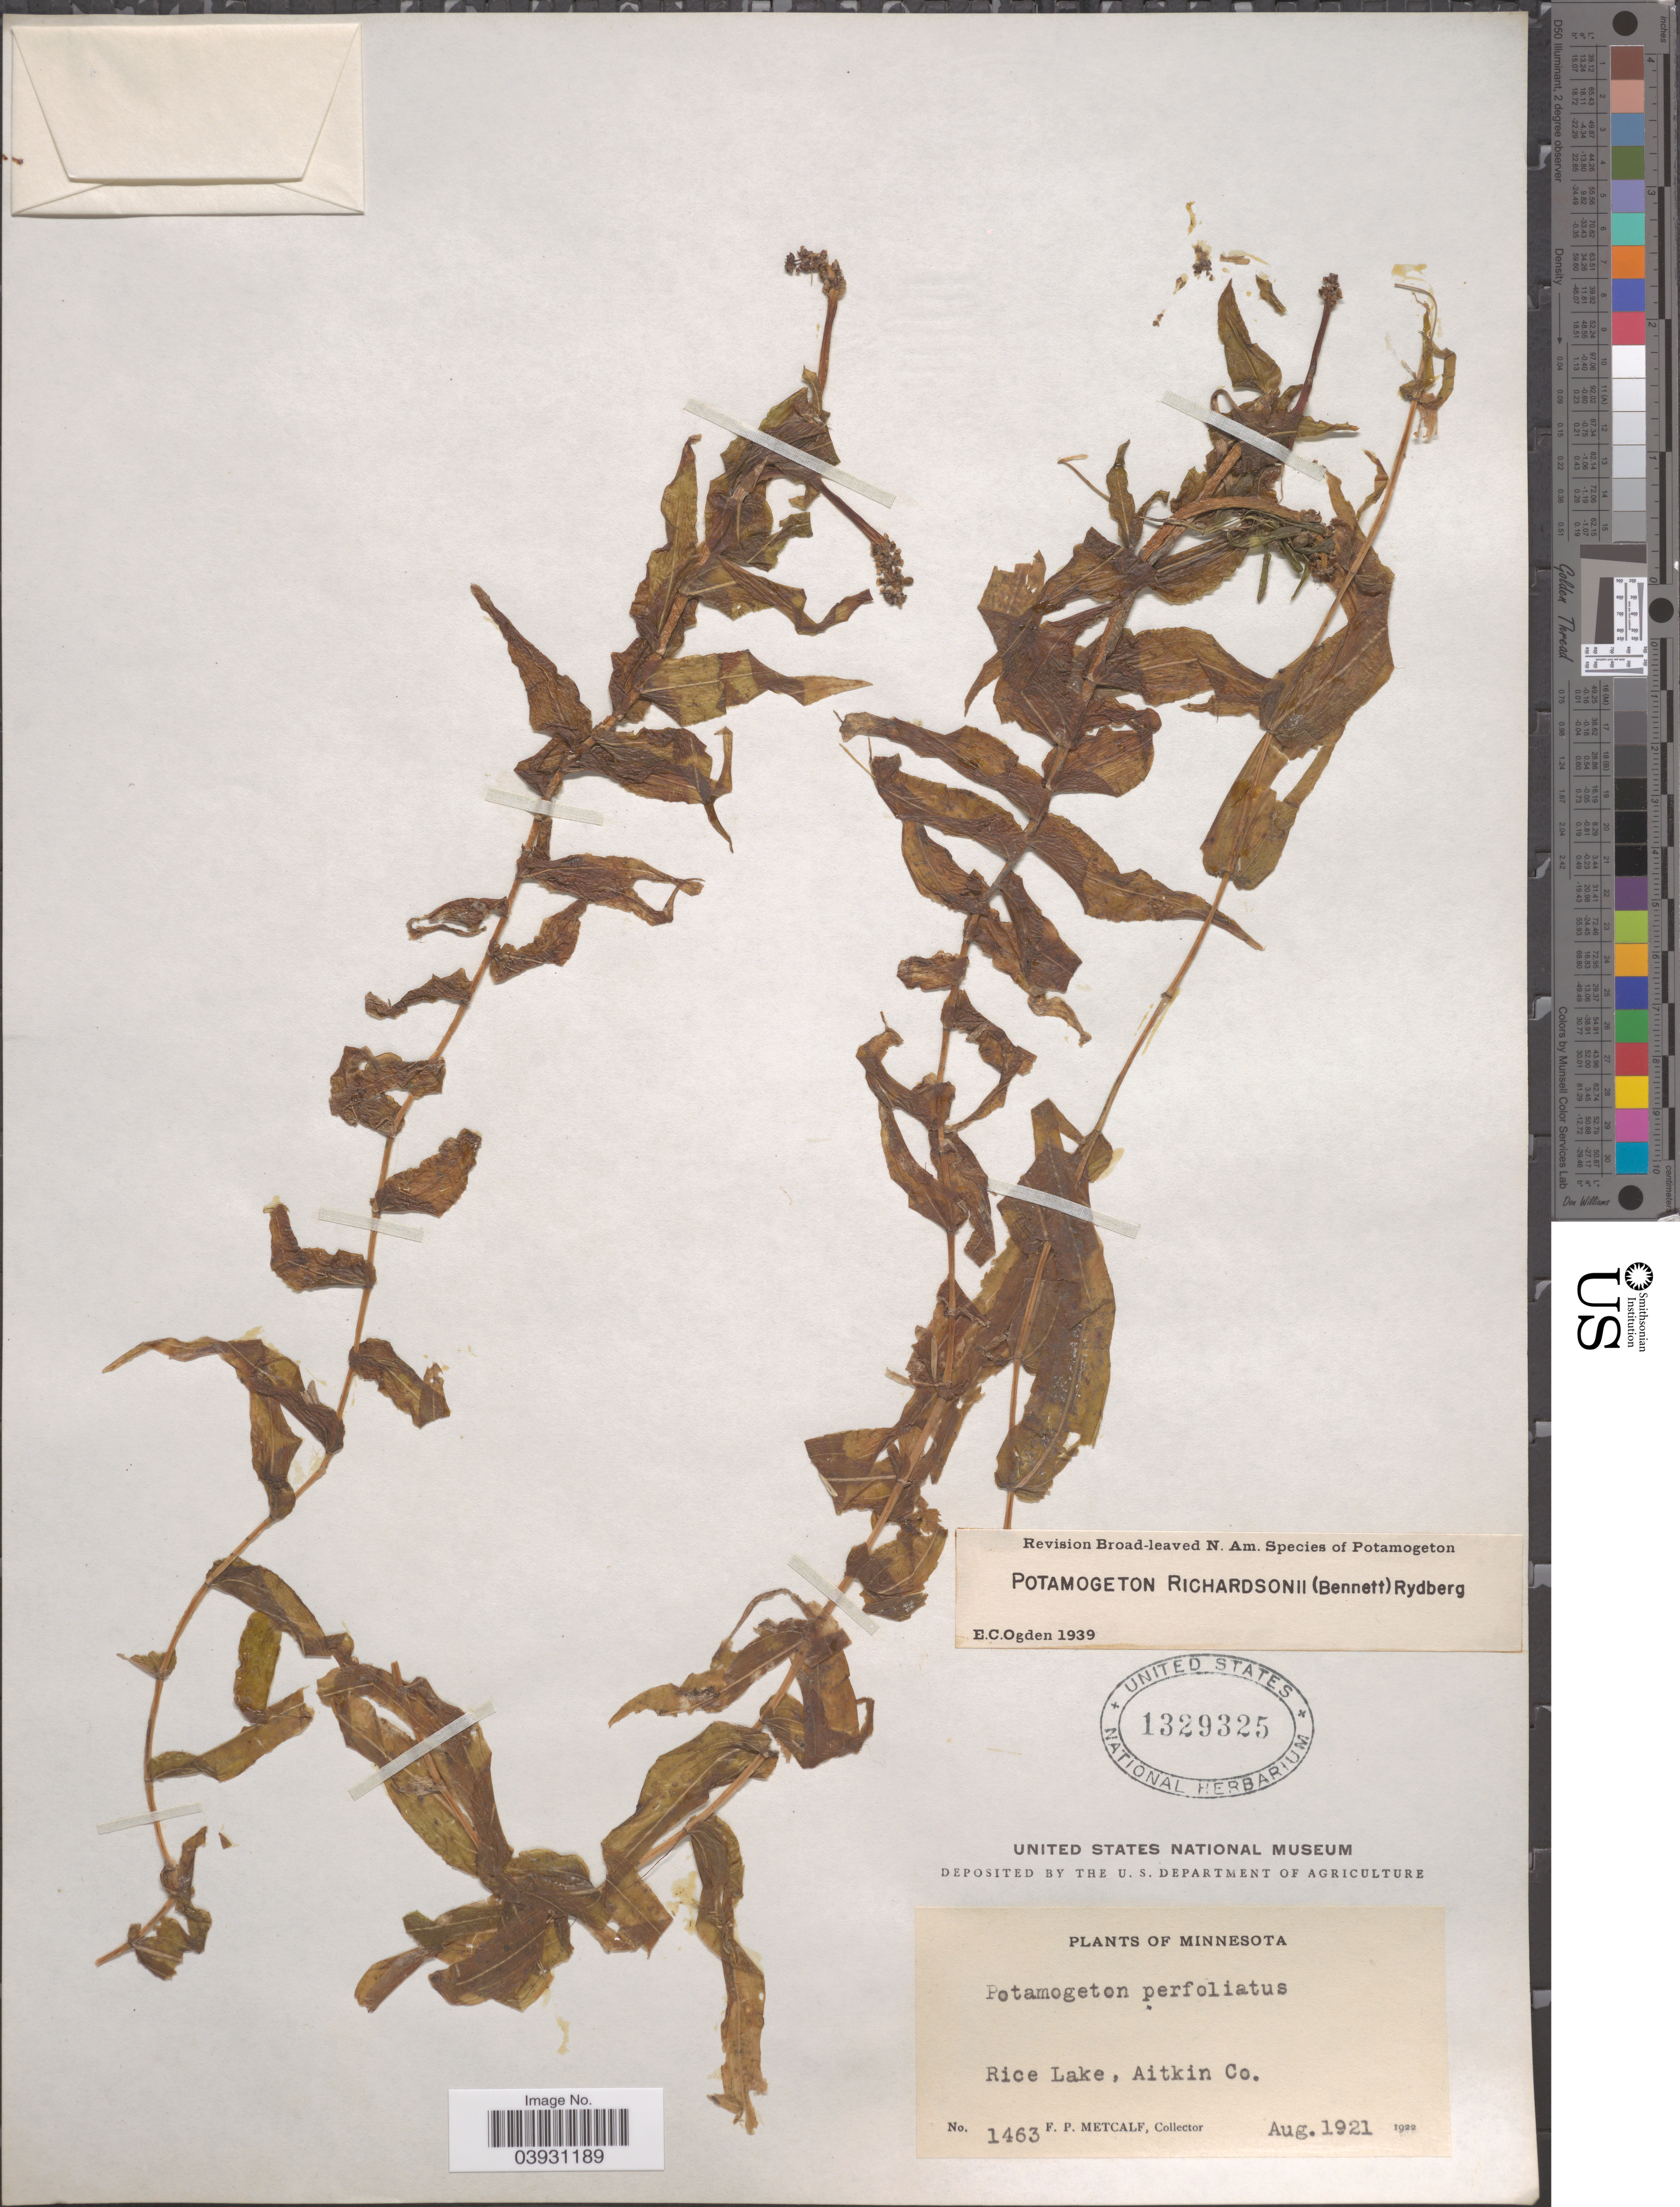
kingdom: Plantae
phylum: Tracheophyta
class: Liliopsida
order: Alismatales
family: Potamogetonaceae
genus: Potamogeton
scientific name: Potamogeton richardsonii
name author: (A.W. Benn.) Rydb.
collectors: F. Metcalf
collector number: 1463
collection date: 1921-08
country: United States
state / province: Minnesota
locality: Rice Lake, Aitkin Co.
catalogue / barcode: US 1329325